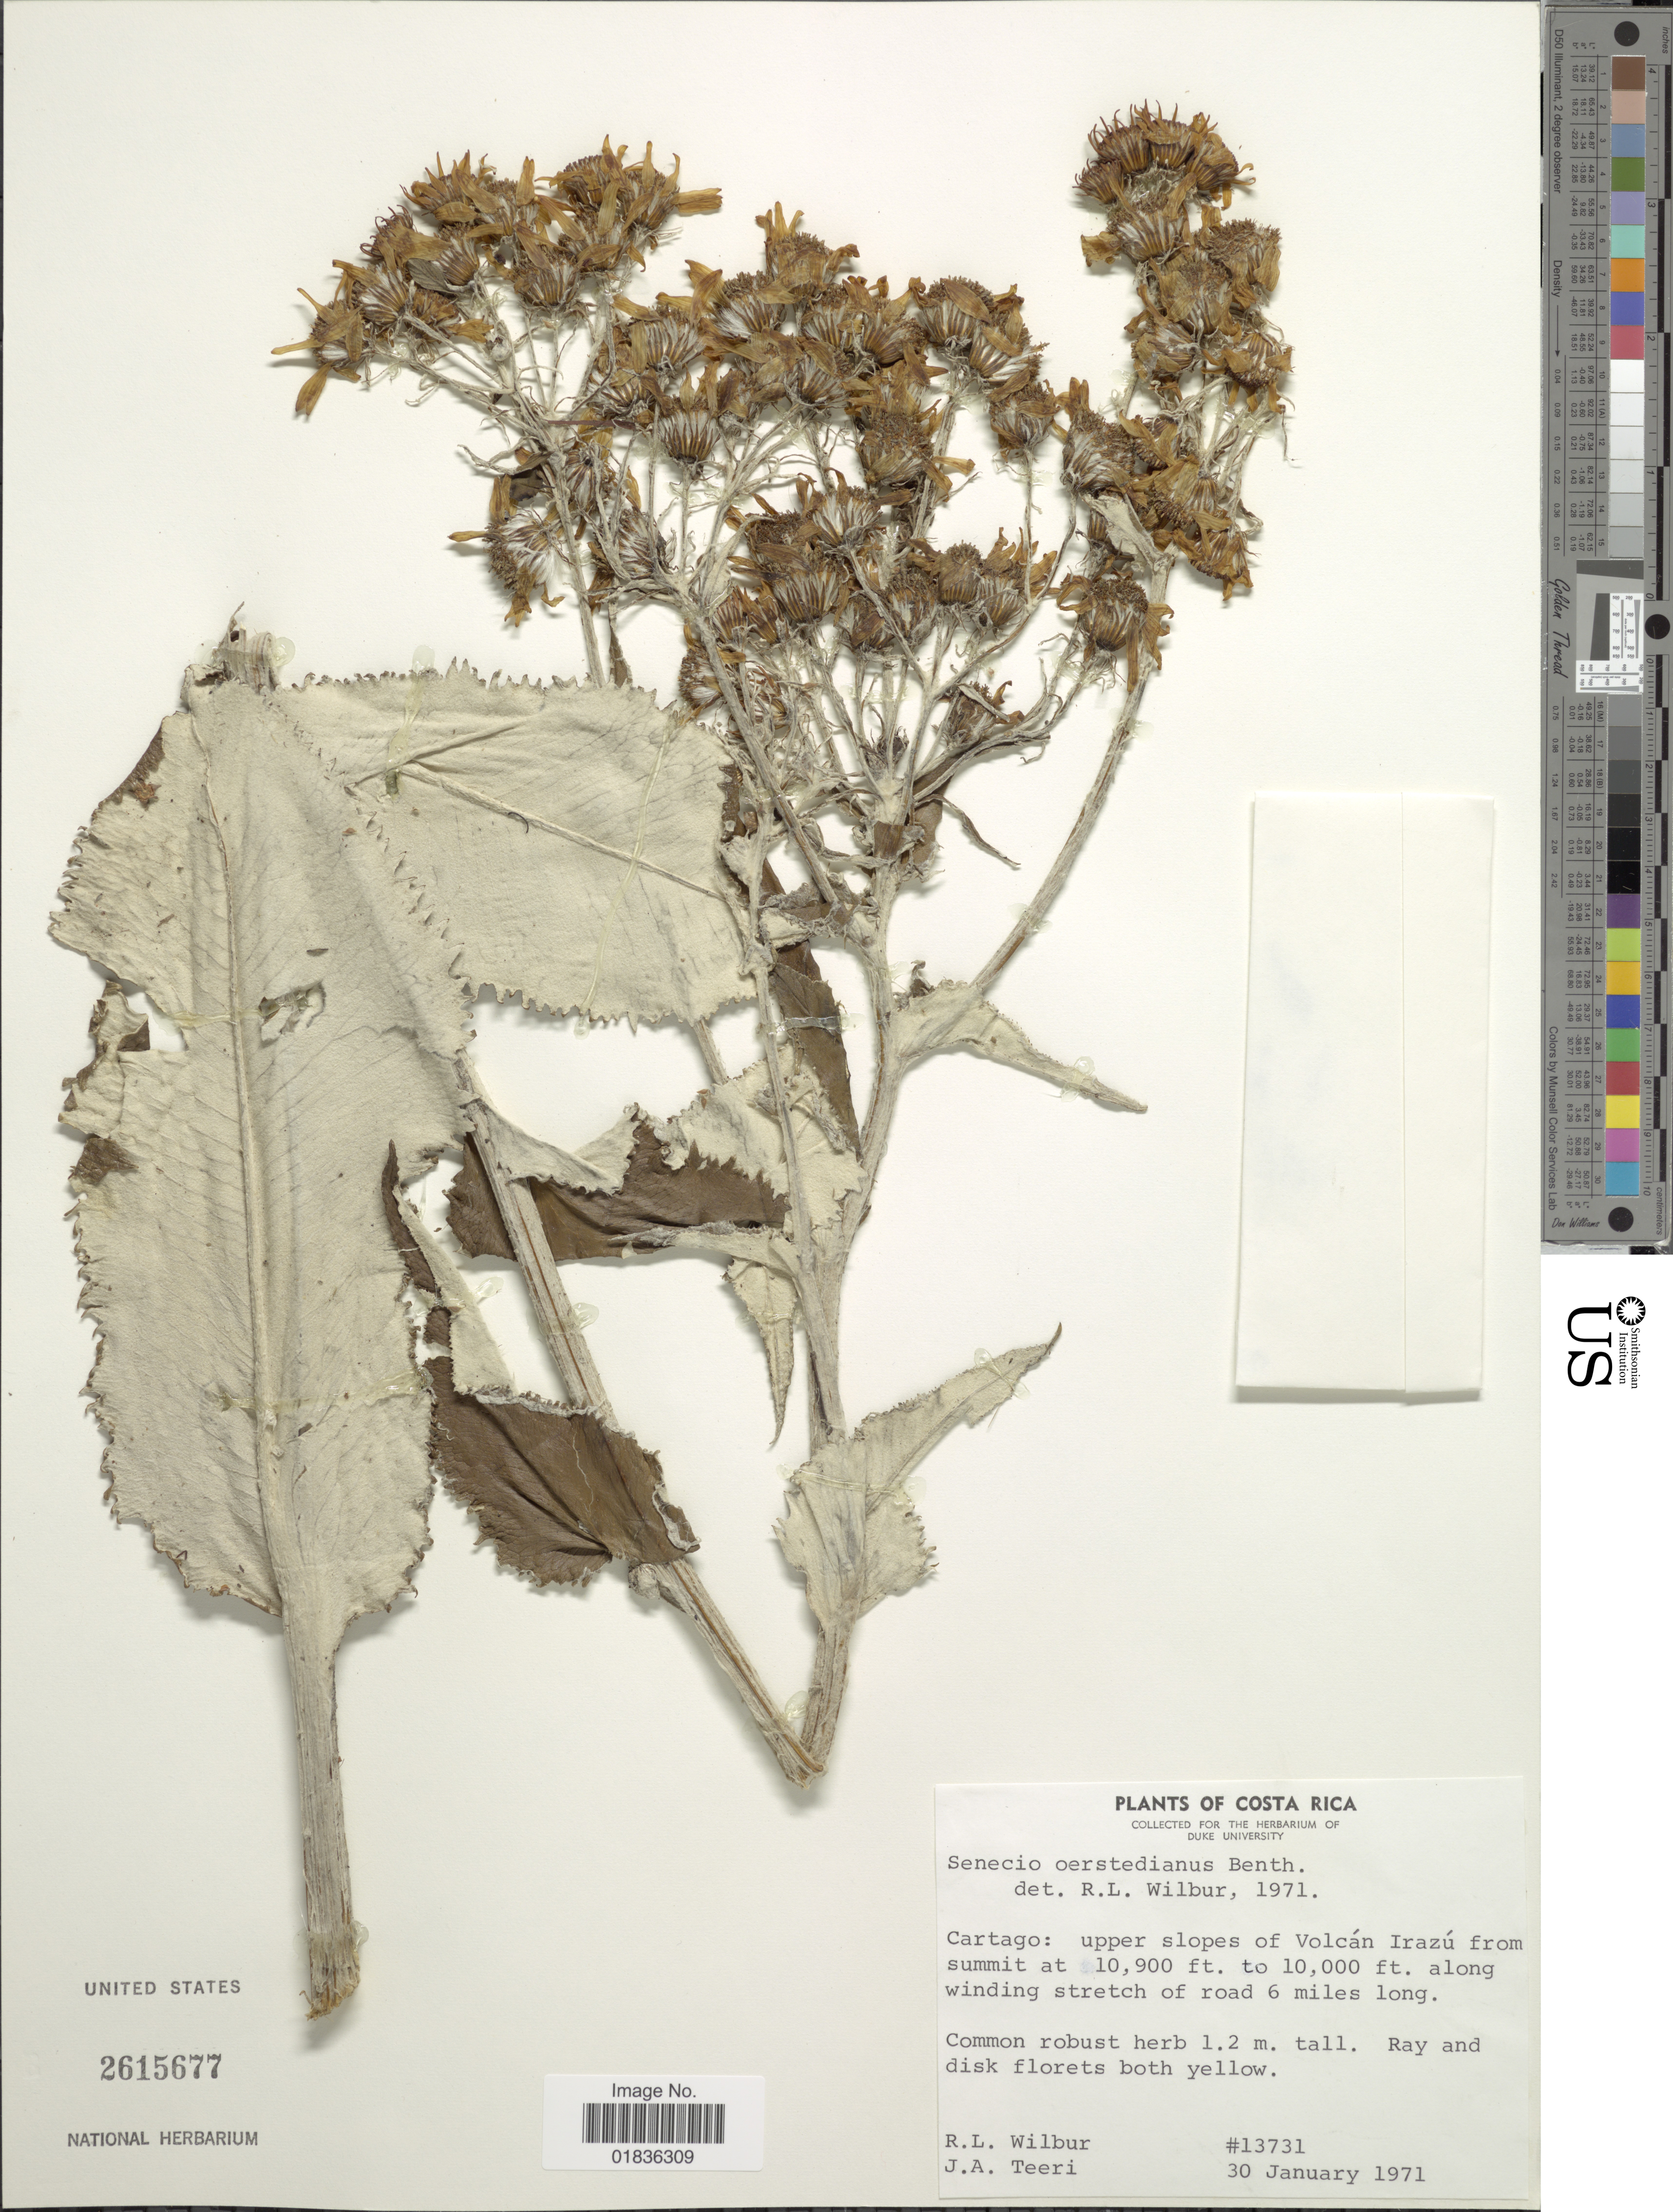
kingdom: Plantae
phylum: Tracheophyta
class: Magnoliopsida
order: Asterales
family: Asteraceae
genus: Senecio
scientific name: Senecio oerstedianus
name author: Benth.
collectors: R. L. Wilbur & J. Teeri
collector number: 13731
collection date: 1971-01-30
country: Costa Rica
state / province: Cartago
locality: Upper slopes of Volcan Irazu from summit along winding stretch of road 6 miles long.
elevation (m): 3048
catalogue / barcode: US 2615677